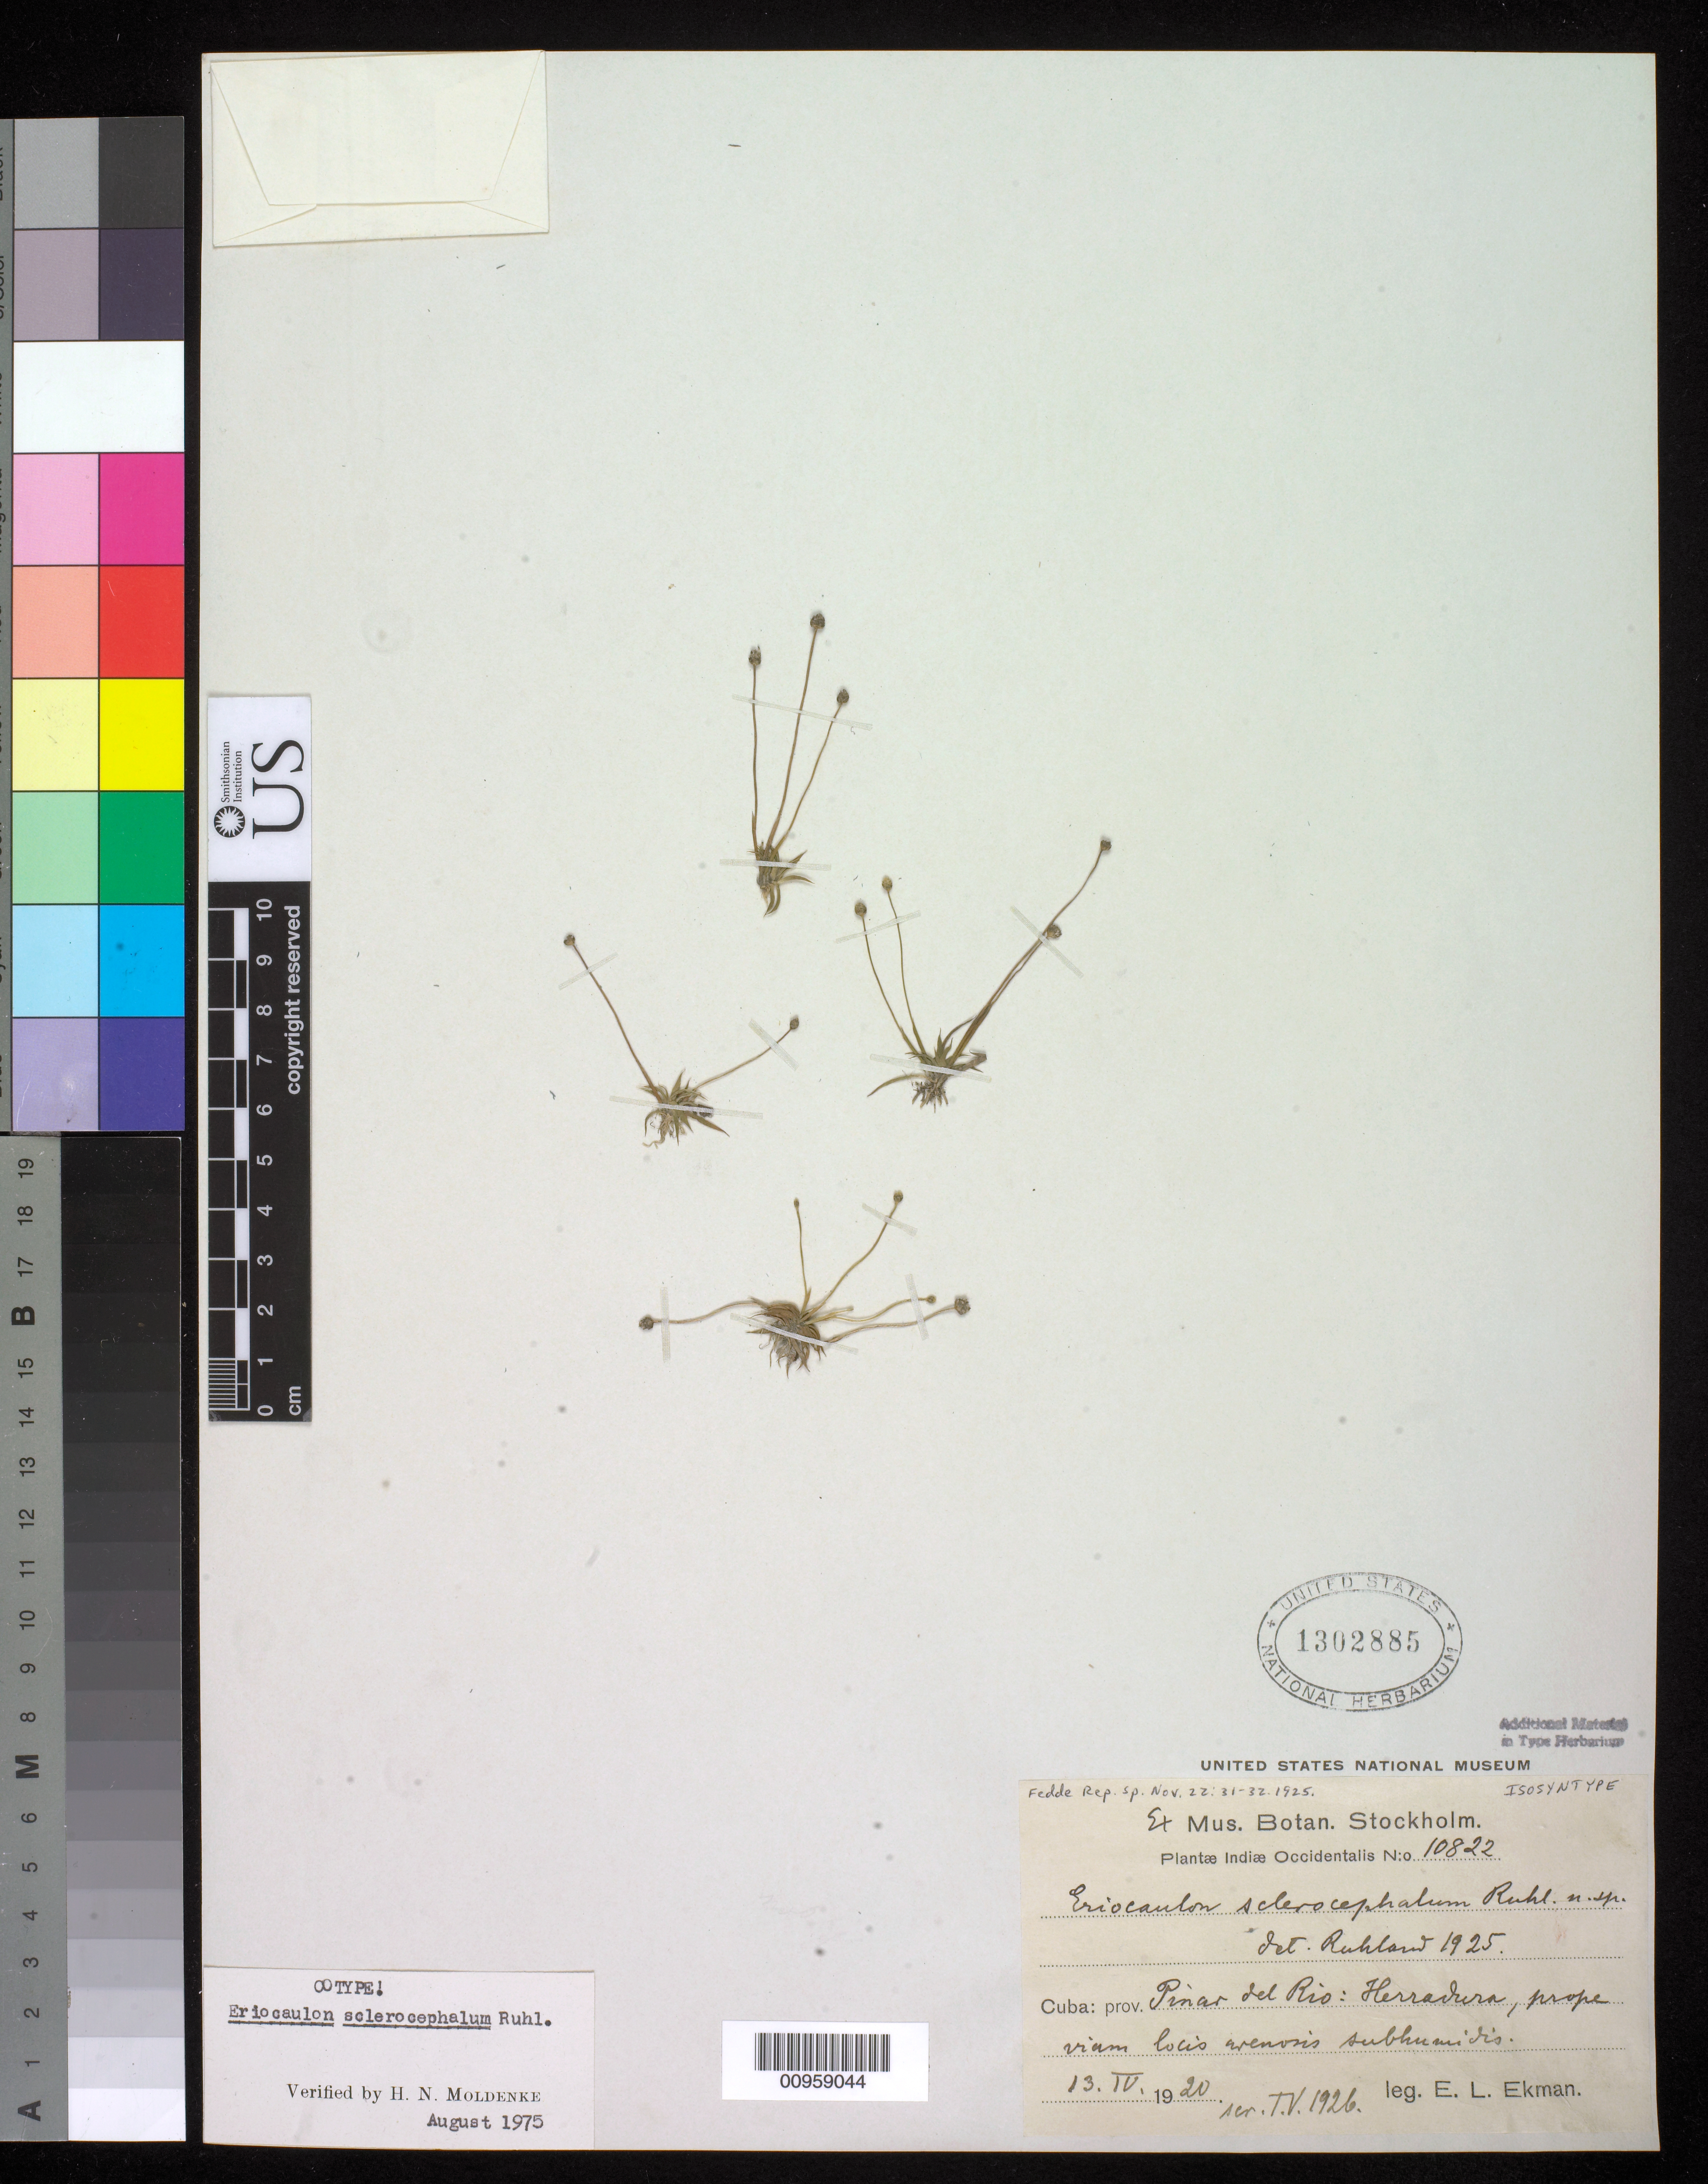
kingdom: Plantae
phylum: Tracheophyta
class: Liliopsida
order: Poales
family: Eriocaulaceae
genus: Eriocaulon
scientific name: Eriocaulon sclerocephalum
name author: Ruhland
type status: Isosyntype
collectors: E. L. Ekman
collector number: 10822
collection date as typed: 13 Apr 1920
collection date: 1920-10-29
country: Cuba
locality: Prov. Pinar del Rio: Herradura, prope viam locis arenosis subhumidis.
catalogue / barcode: US 1302885